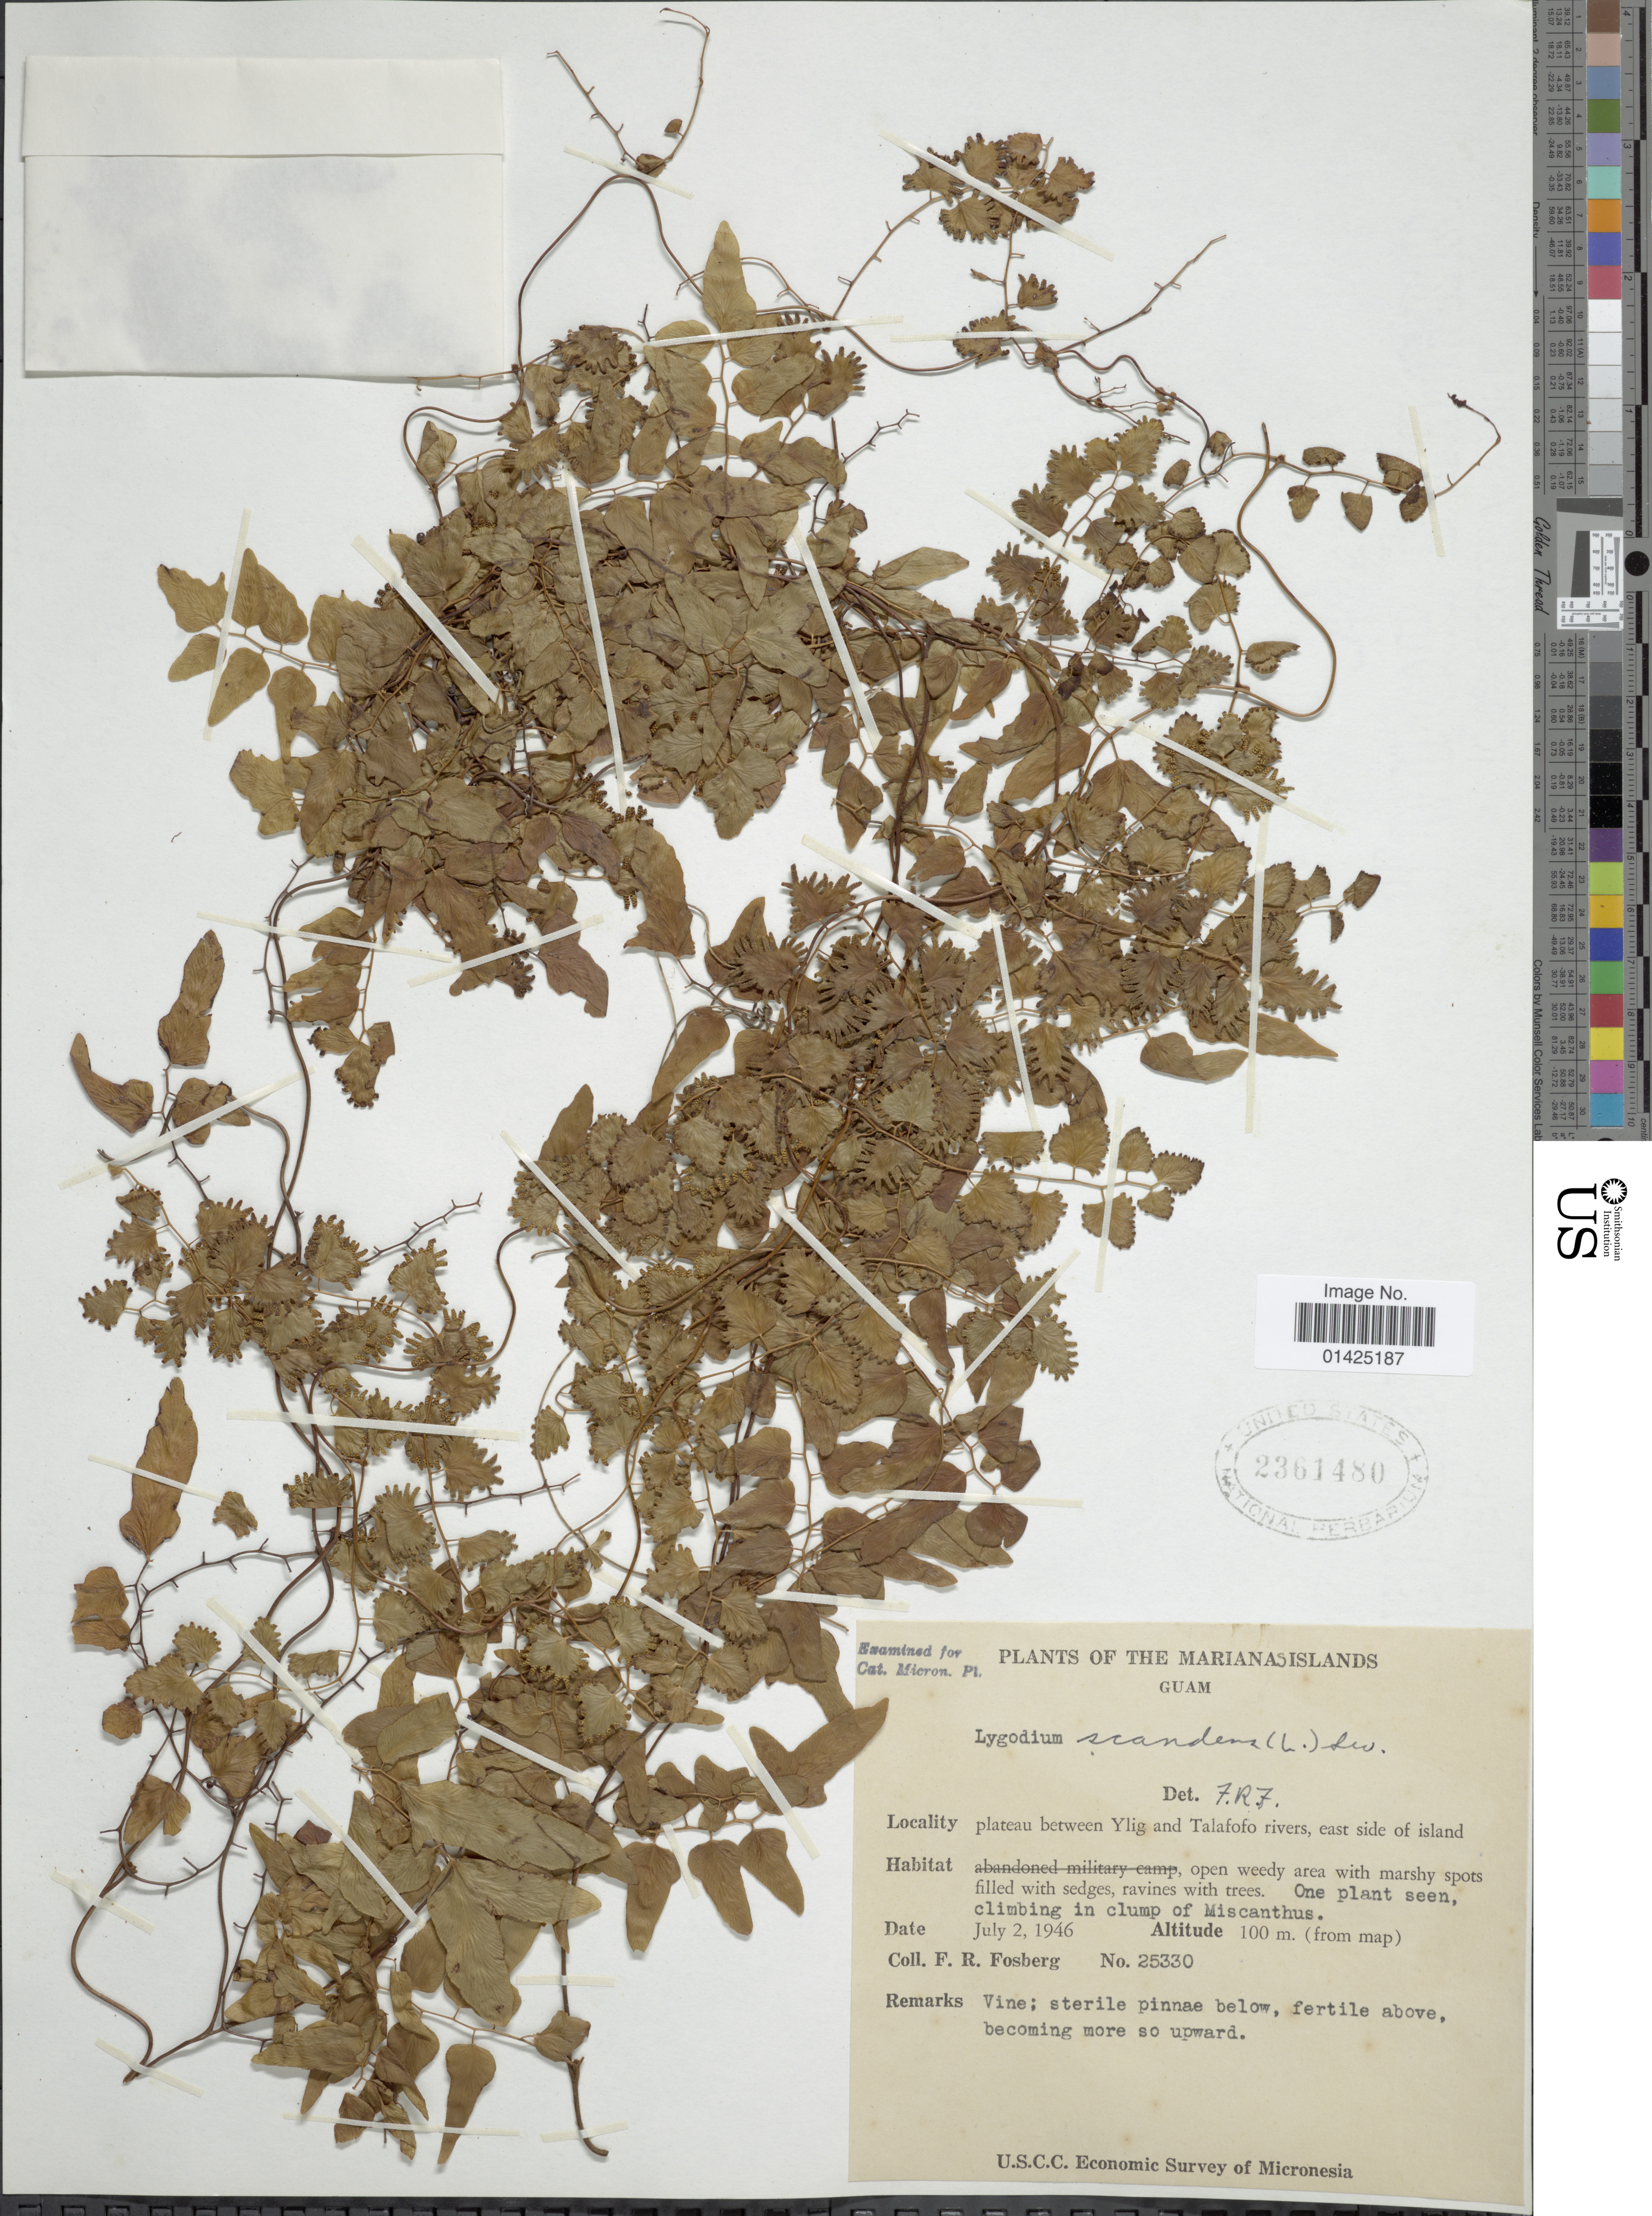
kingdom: Plantae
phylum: Tracheophyta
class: Polypodiopsida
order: Schizaeales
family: Lygodiaceae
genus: Lygodium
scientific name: Lygodium microphyllum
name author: (Cav.) R. Br.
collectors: F. R. Fosberg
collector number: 25330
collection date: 1946-07-02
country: Guam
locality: The Mariana Islands, Plateau between Ylig and Talafofo rivers, east side of island.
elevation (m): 100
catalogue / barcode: US 2361480